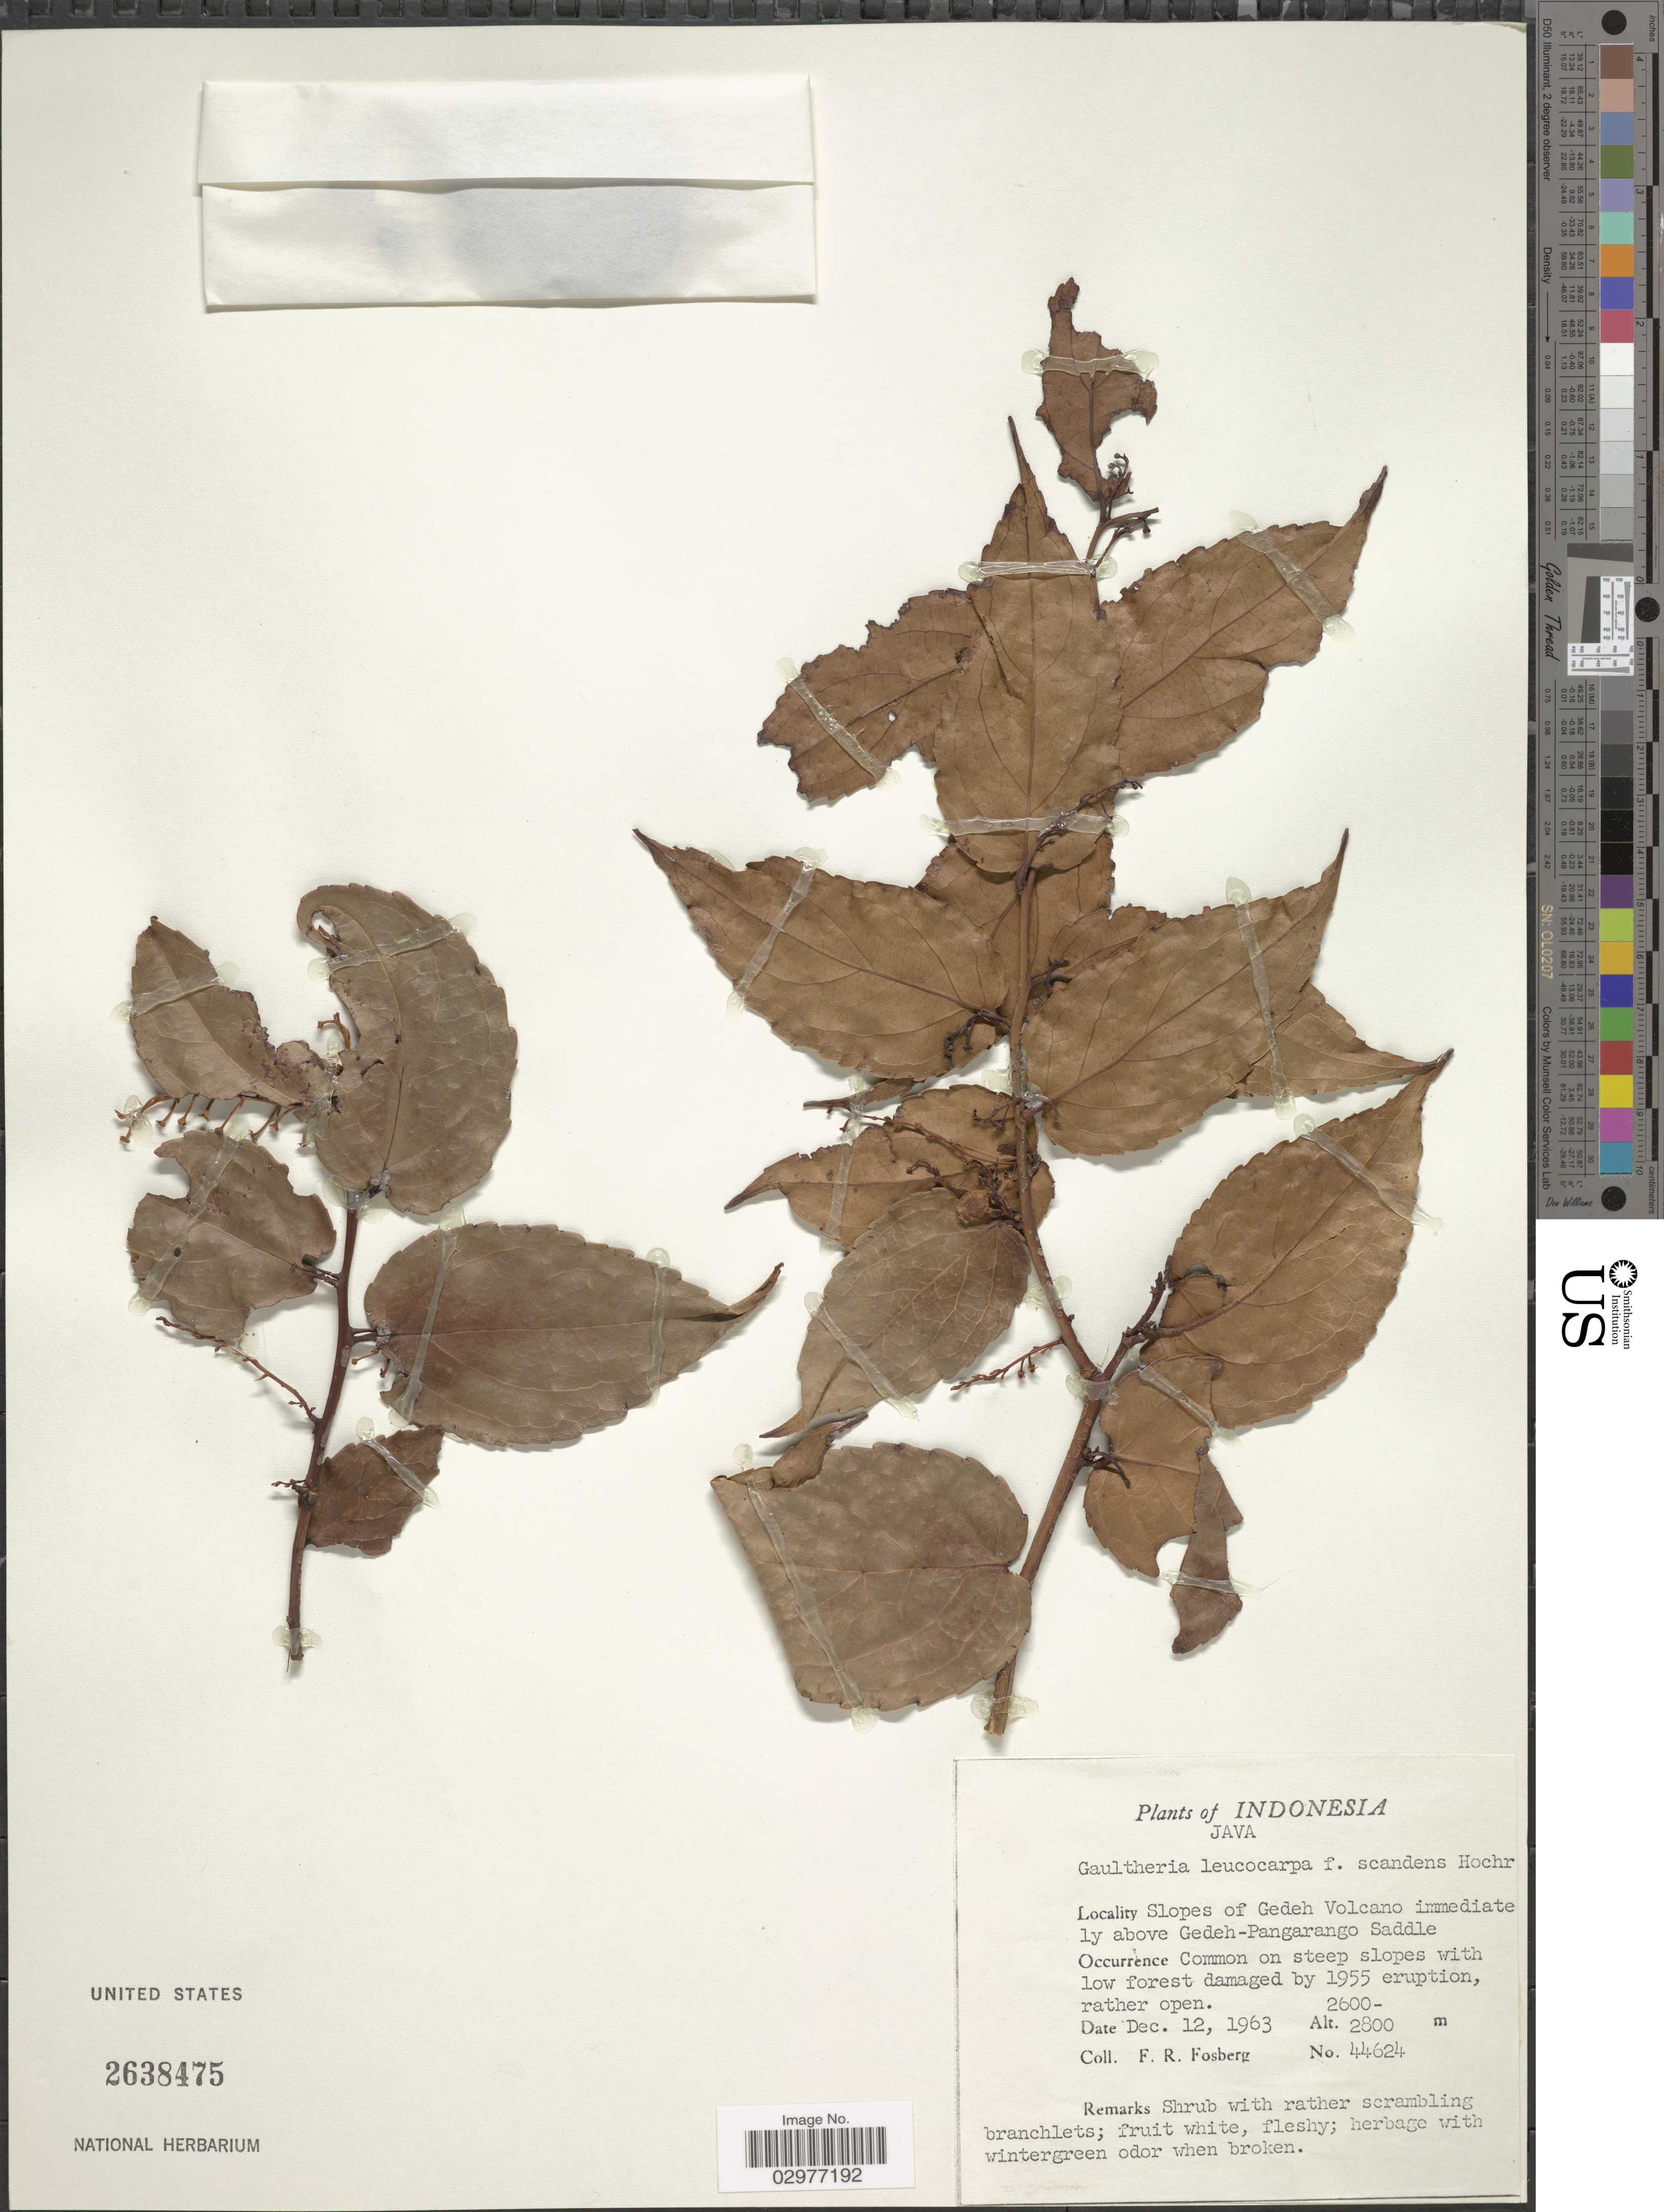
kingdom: Plantae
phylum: Tracheophyta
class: Magnoliopsida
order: Ericales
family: Ericaceae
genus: Gaultheria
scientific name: Gaultheria leucocarpa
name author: Blume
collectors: F. R. Fosberg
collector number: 44624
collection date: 1963-12-12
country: Indonesia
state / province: Java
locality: Slopes of Gedeh Volcano immediately above Gedeh-Pangarango Saddle.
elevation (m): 2600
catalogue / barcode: US 2638475